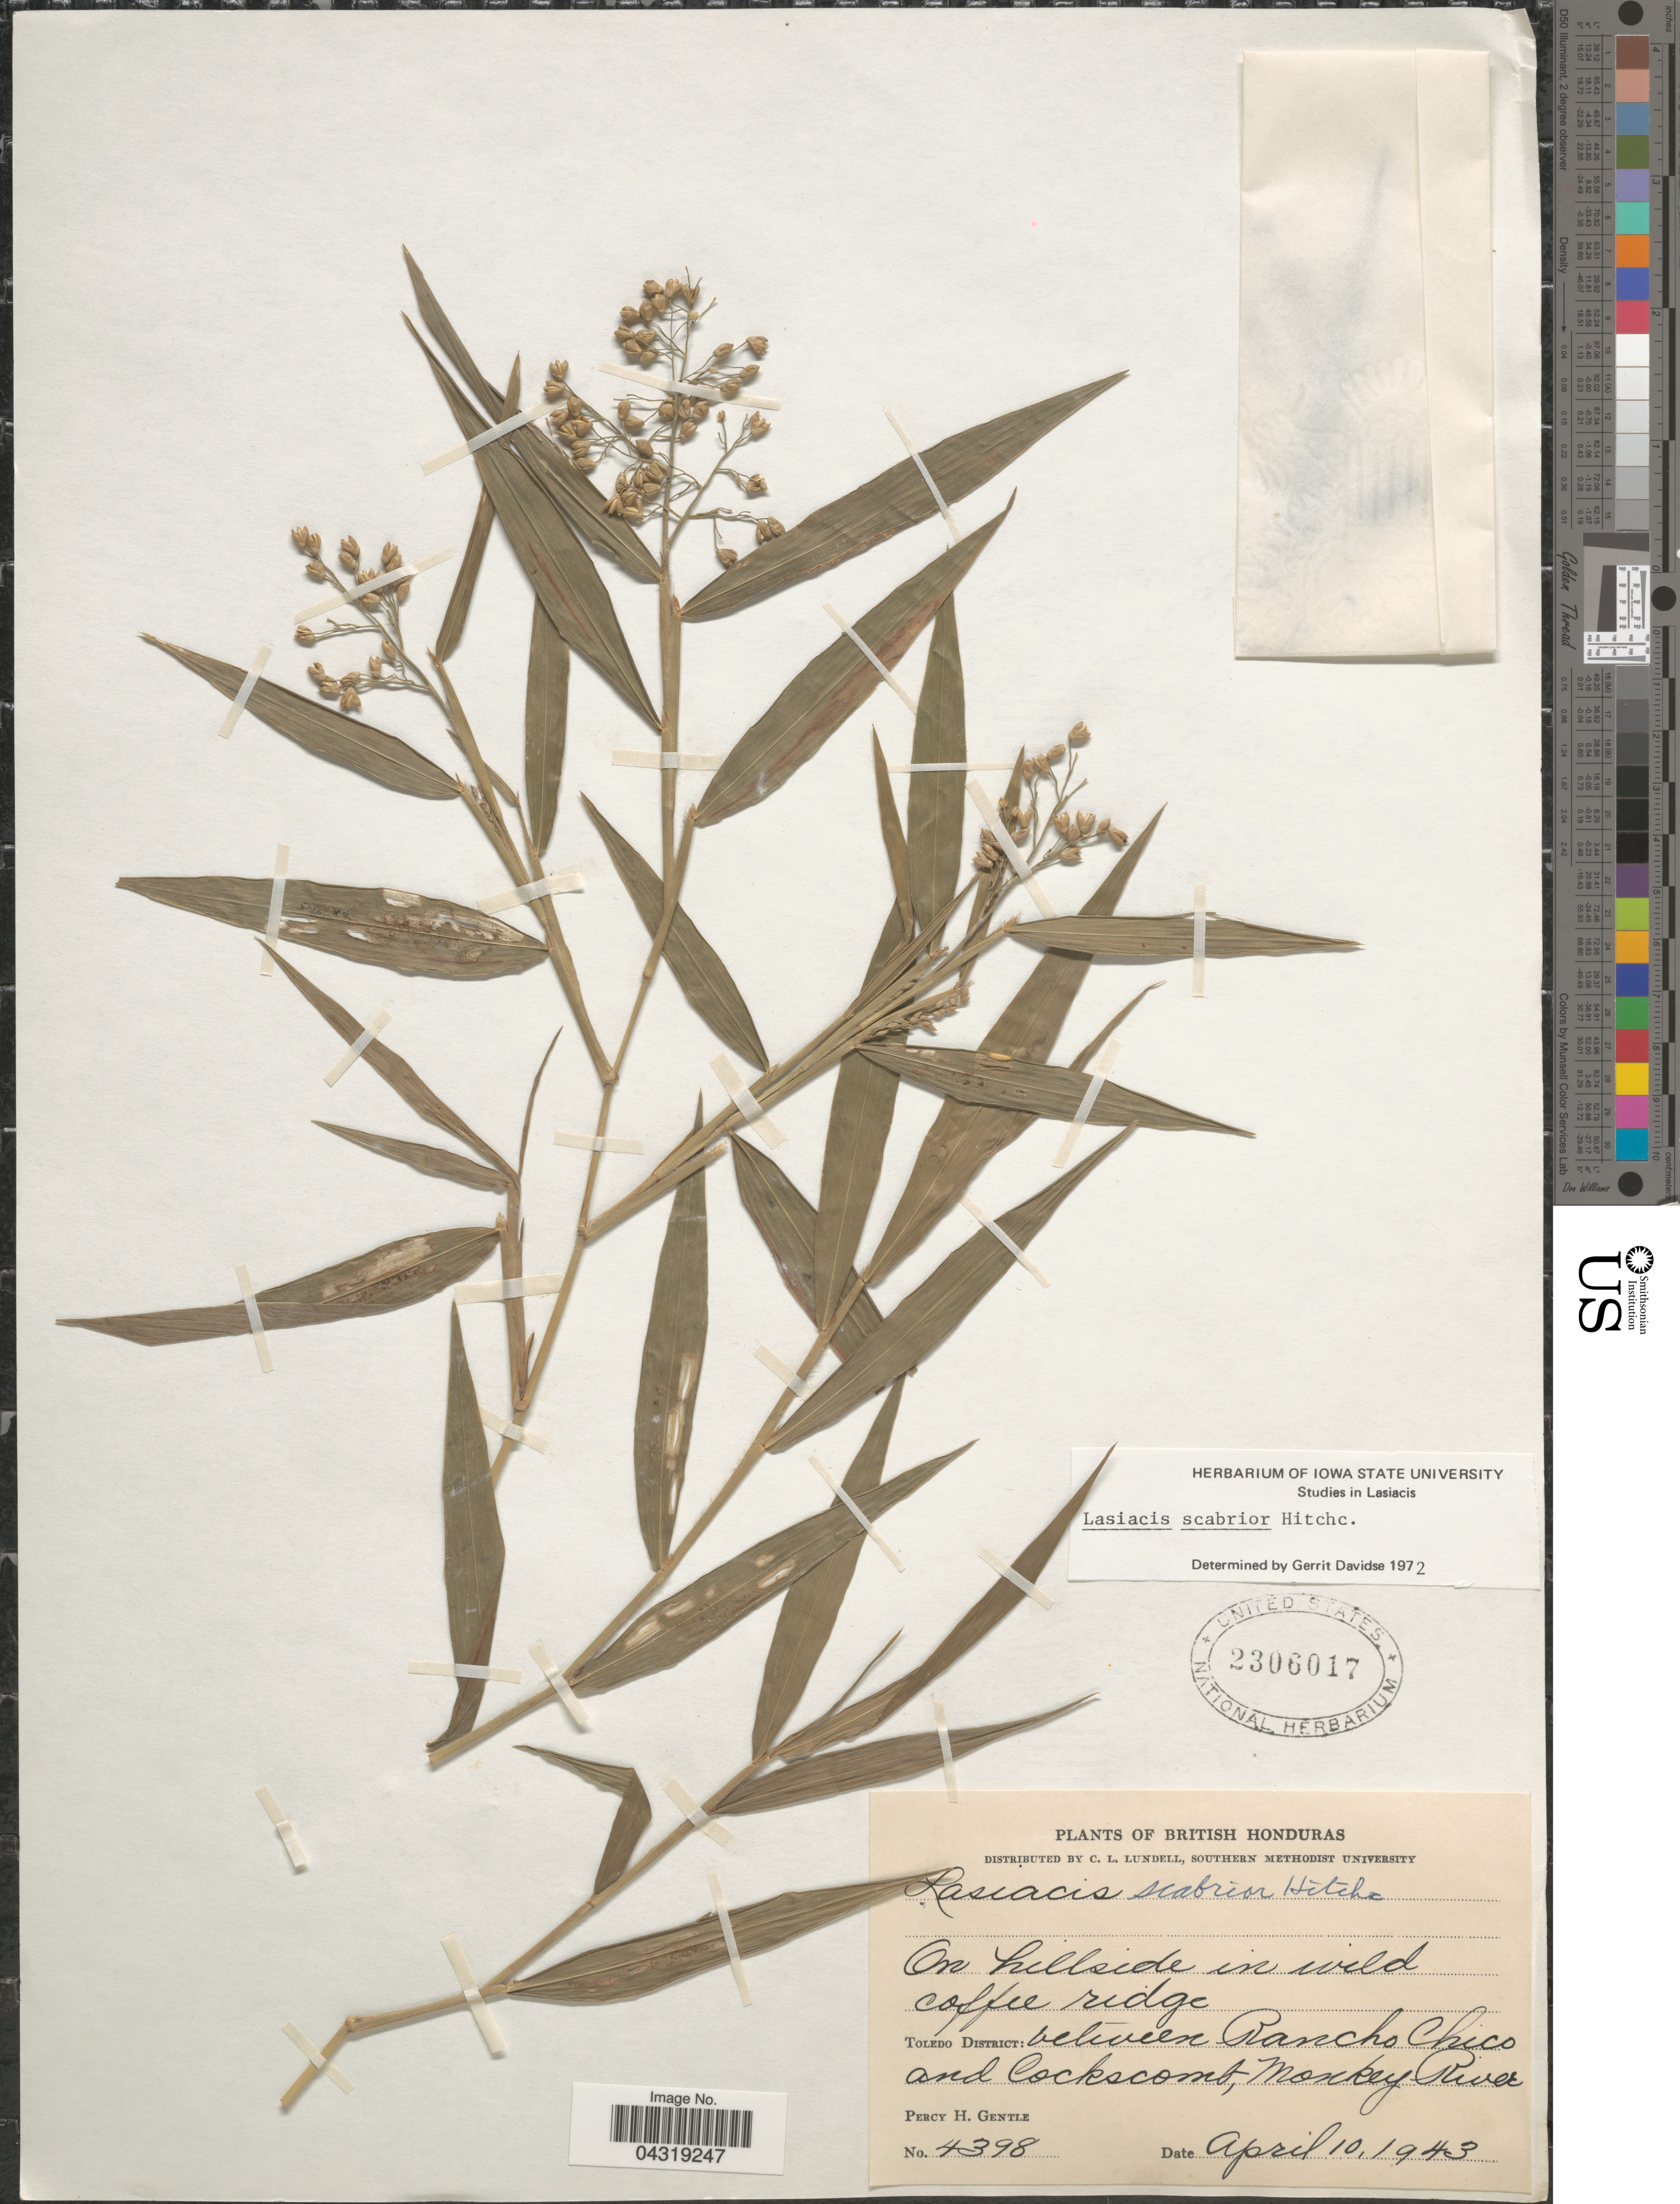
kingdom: Plantae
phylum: Tracheophyta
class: Liliopsida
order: Poales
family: Poaceae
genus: Lasiacis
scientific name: Lasiacis scabrior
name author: Hitchc.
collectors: P. H. Gentle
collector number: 4398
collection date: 1943-04-10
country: Belize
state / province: Toledo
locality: British Honduras. On hillside in wild coffee ridge. Toledo District: between Rancho Chico and Cockscomb, Monkey River.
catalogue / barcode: US 2306017